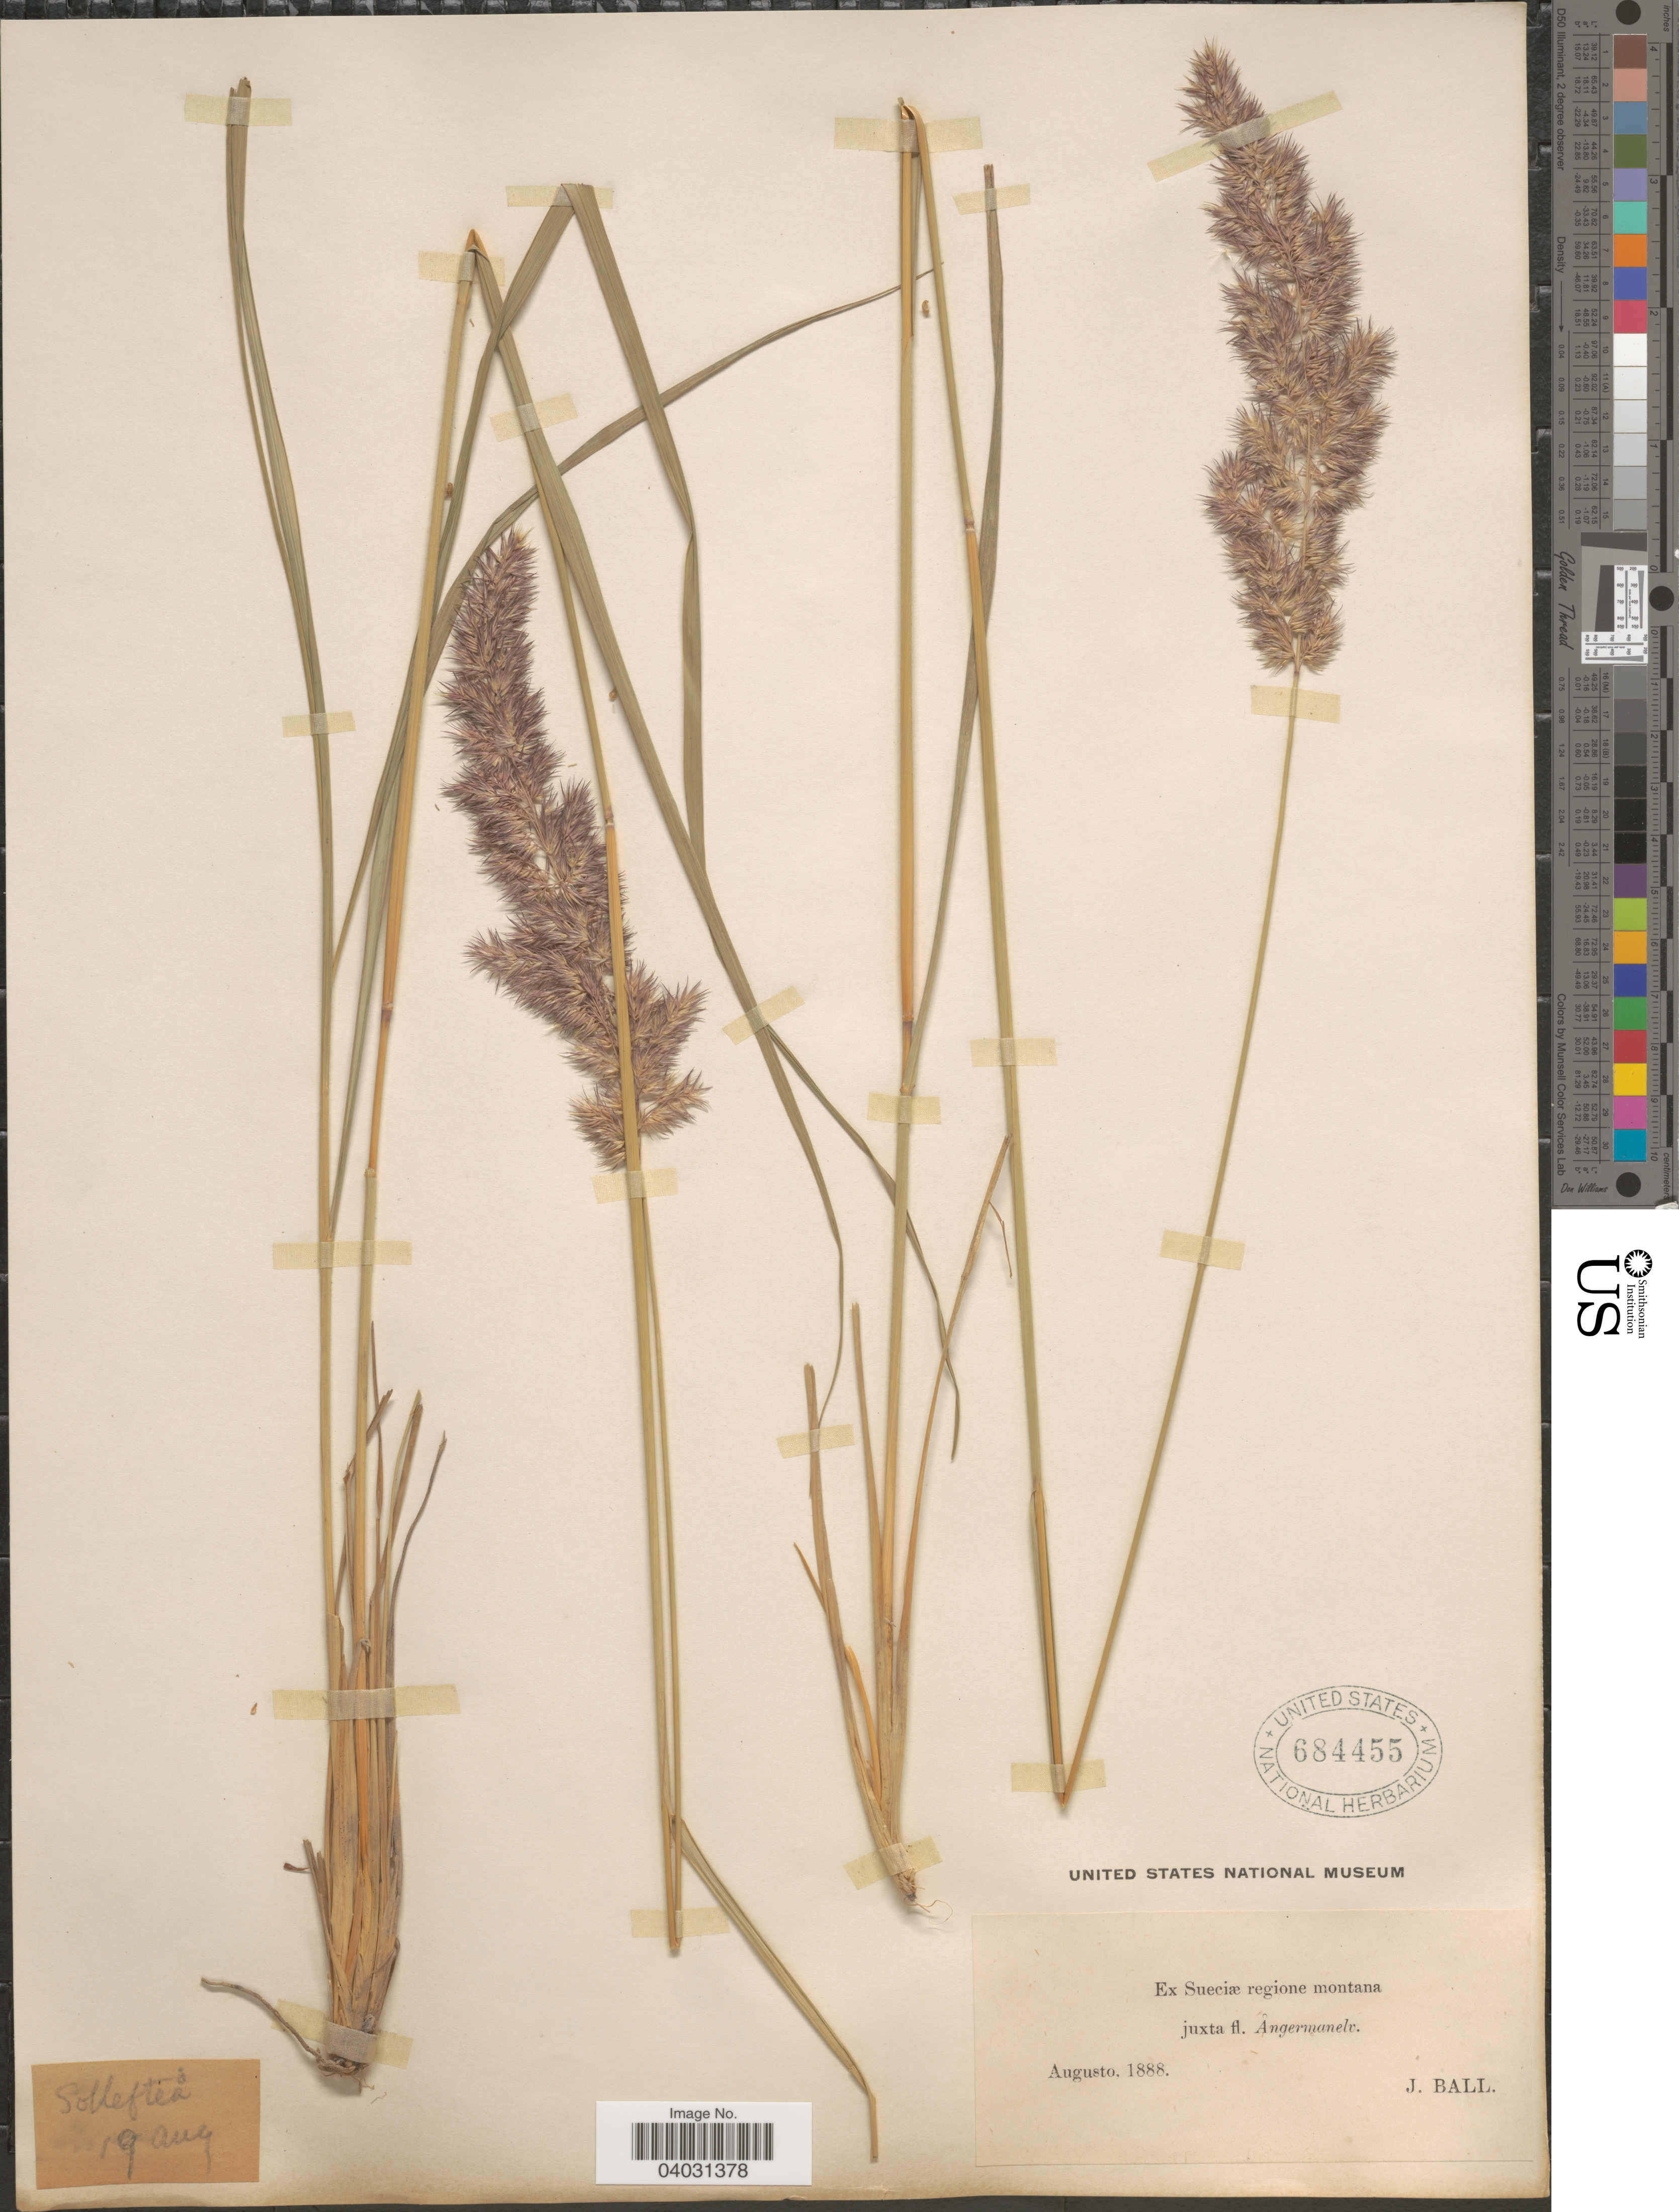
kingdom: Plantae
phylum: Tracheophyta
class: Liliopsida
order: Poales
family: Poaceae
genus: Calamagrostis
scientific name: Calamagrostis epigeios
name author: (L.) Roth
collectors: J. Ball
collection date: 1888-08-19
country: Sweden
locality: Sollefteå. Ex Sueciæ regione montana juxta fl. Ångermanelv.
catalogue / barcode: US 684455